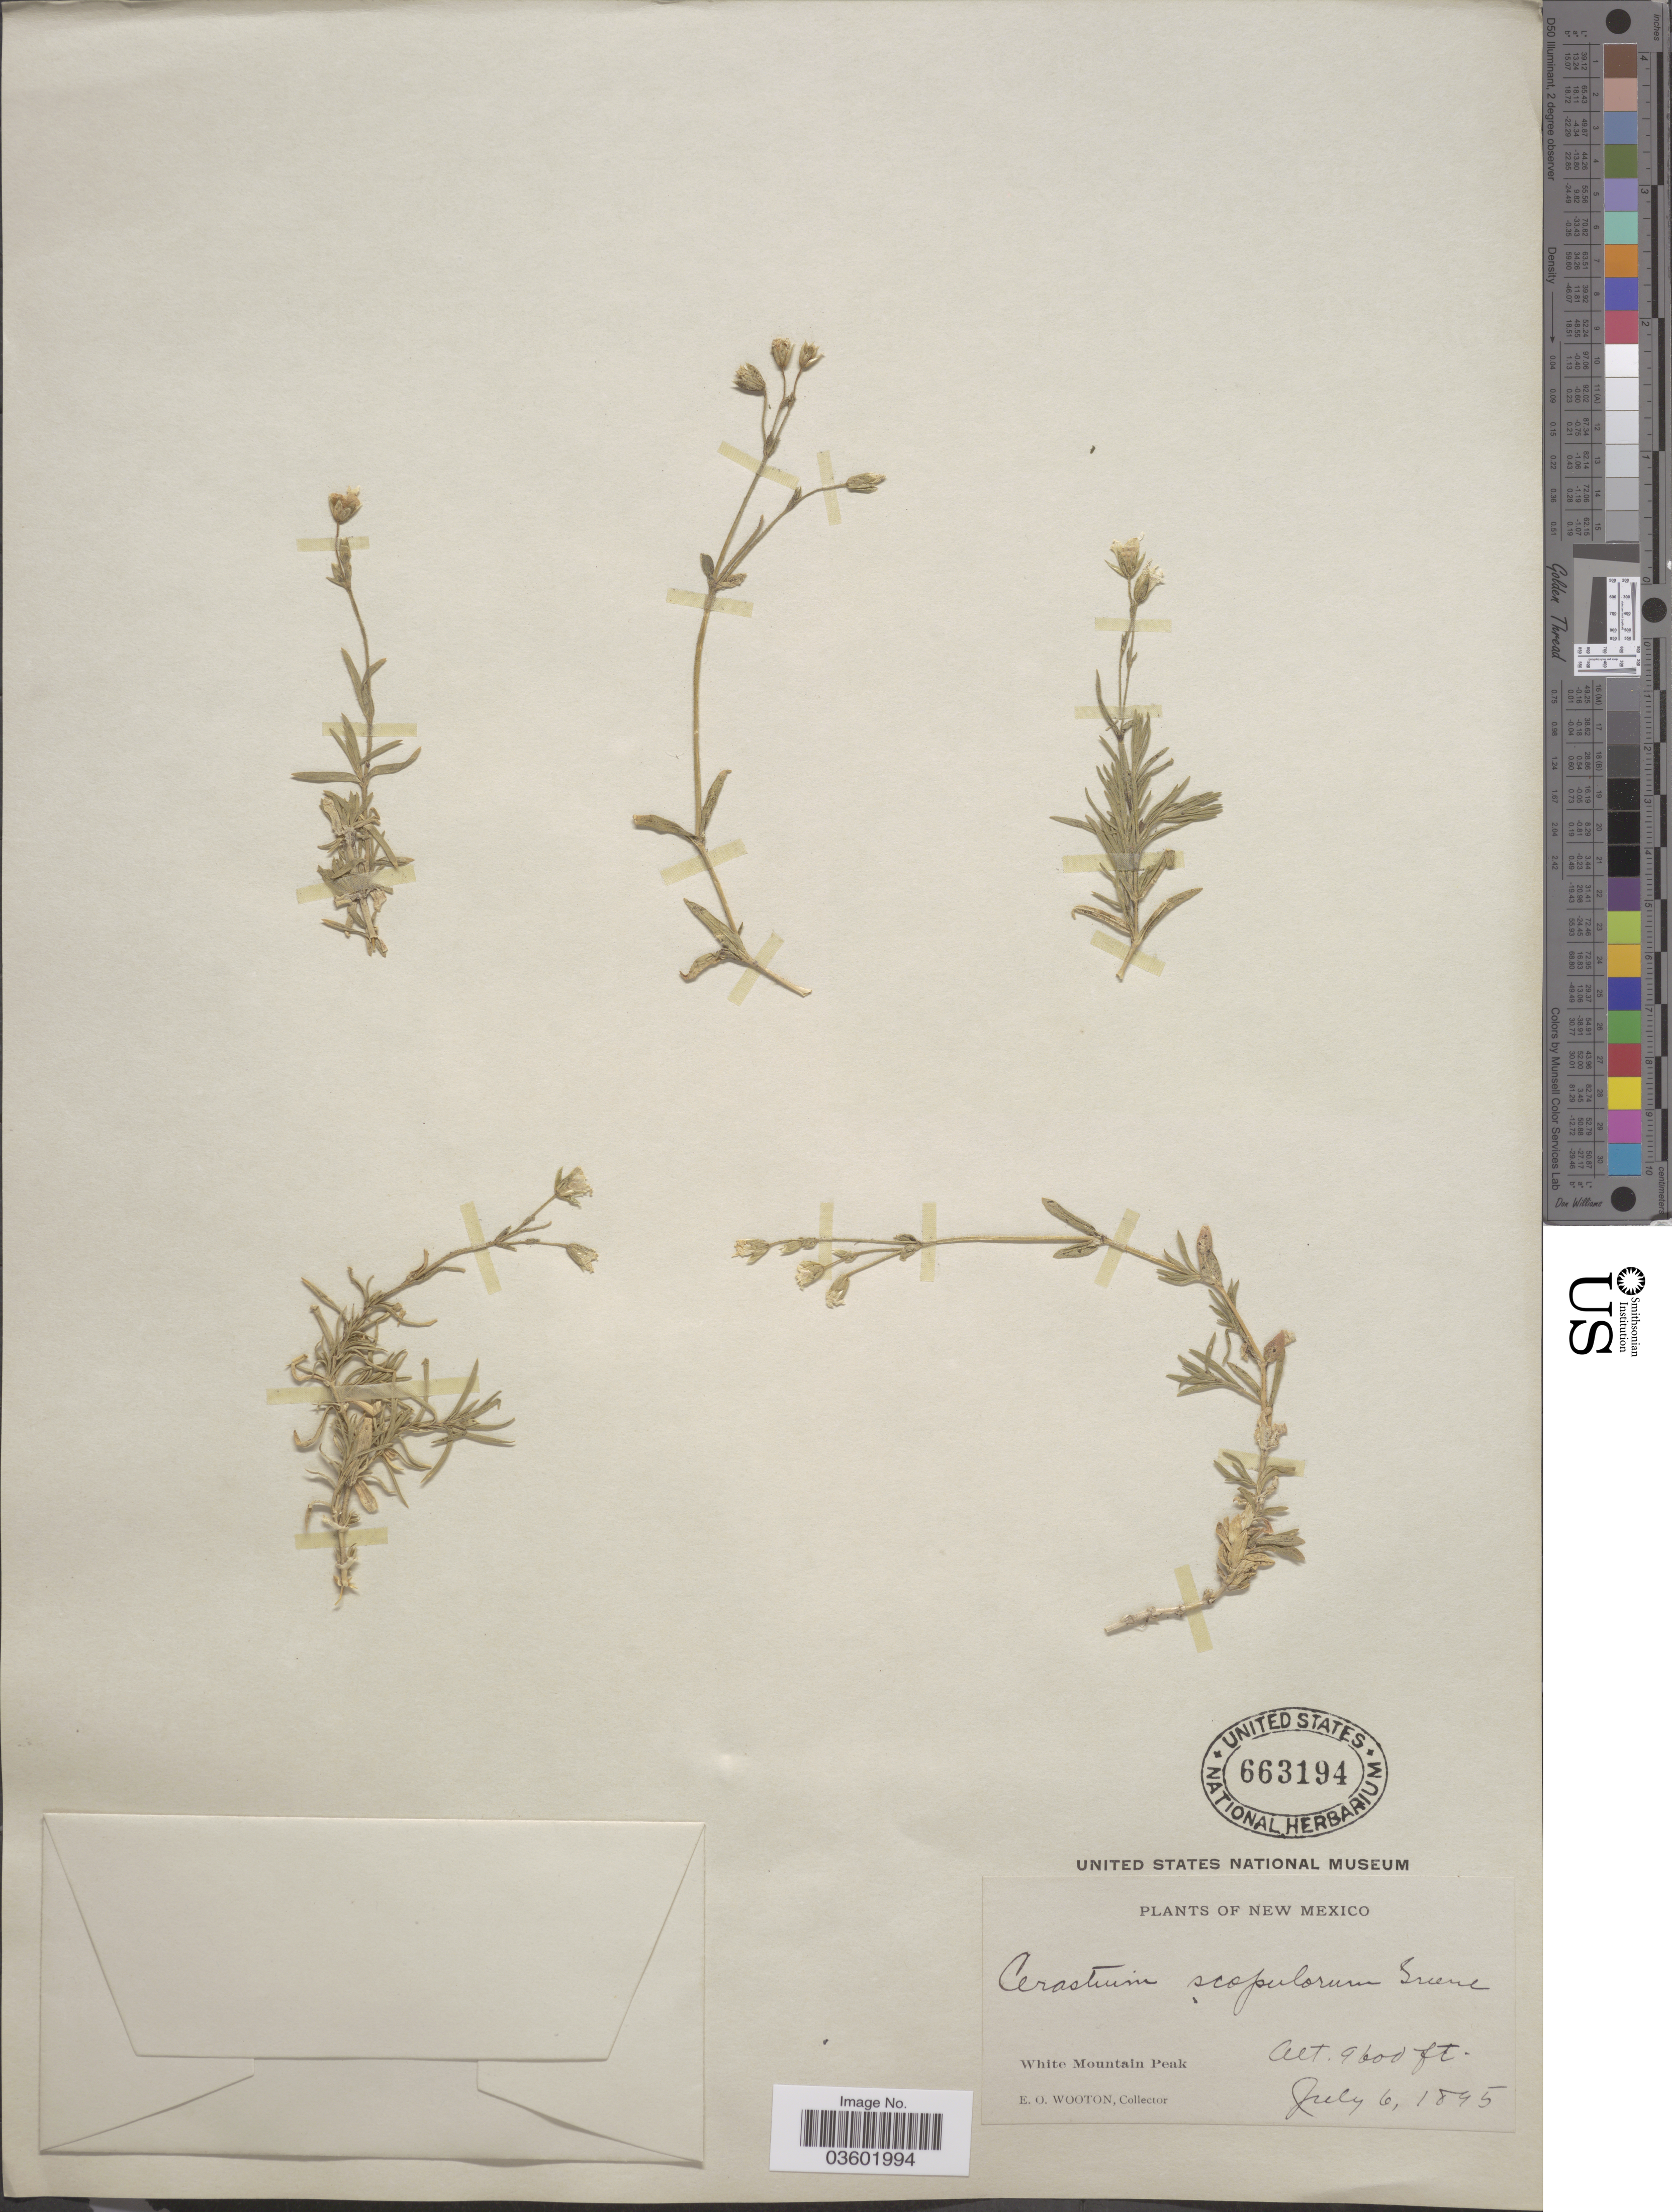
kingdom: Plantae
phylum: Tracheophyta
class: Magnoliopsida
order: Caryophyllales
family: Caryophyllaceae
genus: Cerastium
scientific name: Cerastium scopulorum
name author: Greene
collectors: E. O. Wooton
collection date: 1895-07-06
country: United States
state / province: New Mexico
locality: White Mountain Peak.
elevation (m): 2926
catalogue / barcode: US 663194